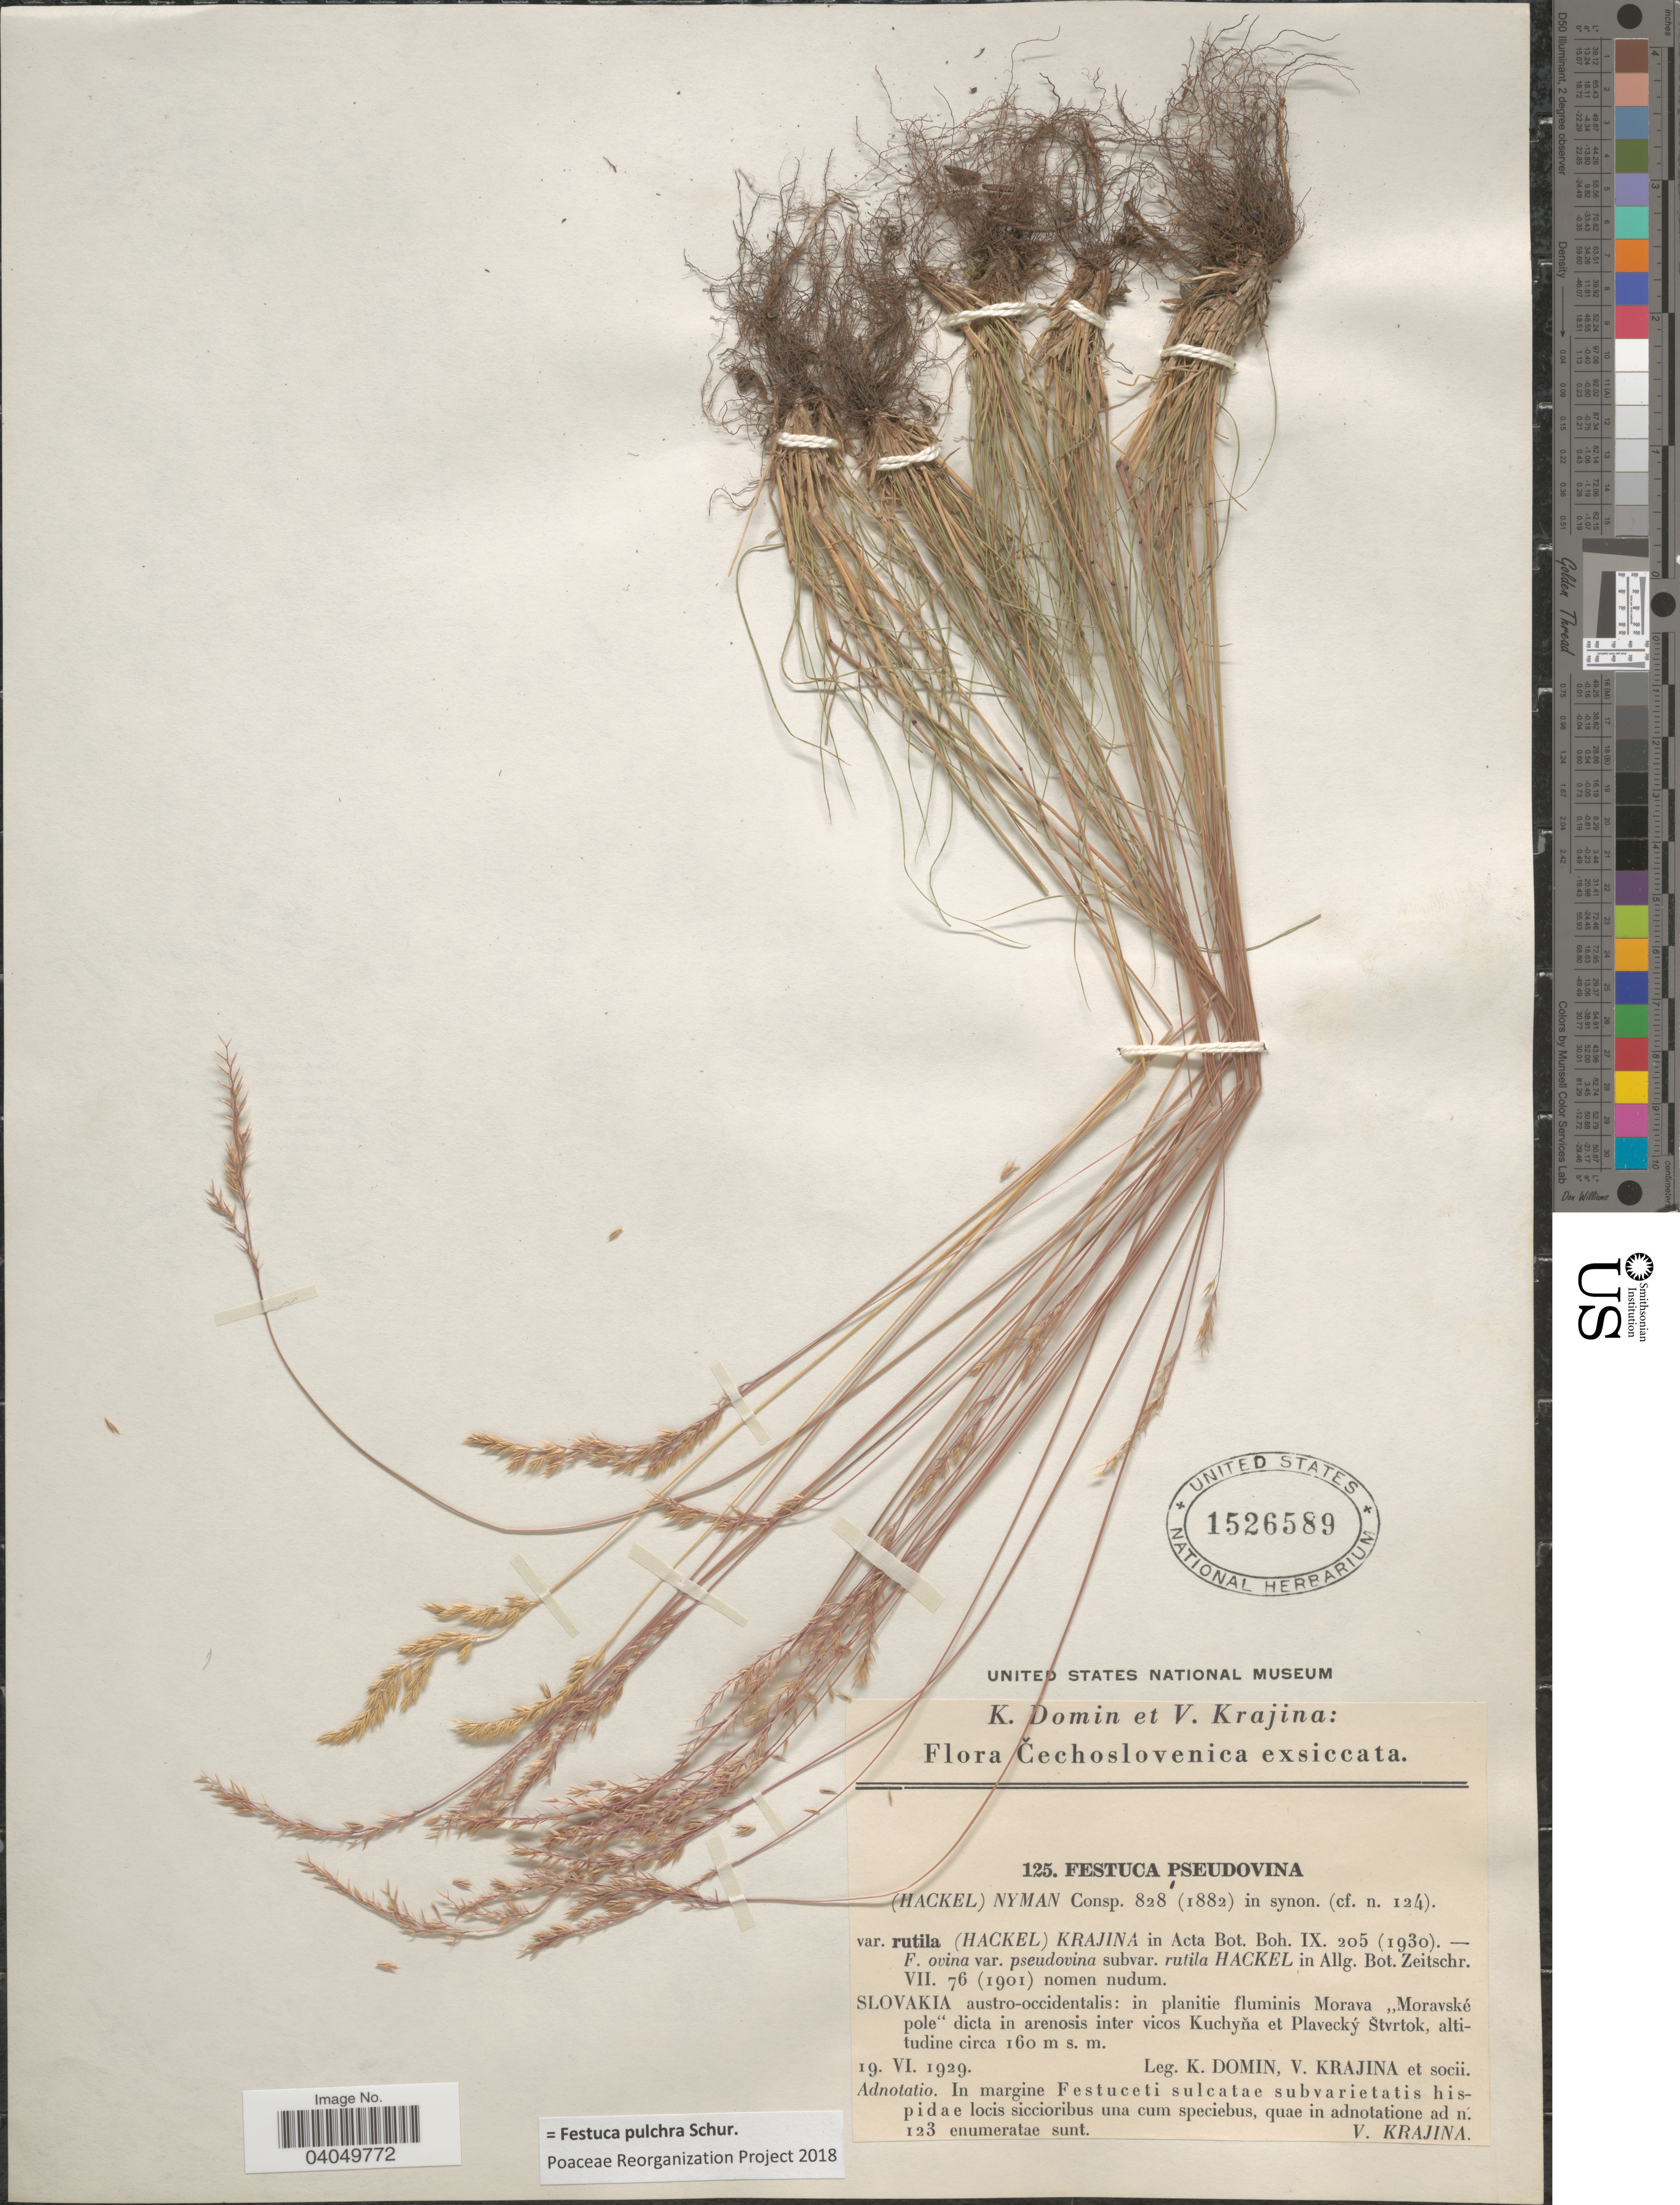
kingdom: Plantae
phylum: Tracheophyta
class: Liliopsida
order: Poales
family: Poaceae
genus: Festuca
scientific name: Festuca pulchra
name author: Schur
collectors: K. Domin, V. Krajina & Et socii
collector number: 125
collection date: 1929-06-19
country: Czechia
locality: Cechoslovenica. Slovakia austro-occidentalis: in planitie fluminis Morava "Moravské pole" dicta in arenosis inter vicos Kuchyna et Plavecky Stvrtok.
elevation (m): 160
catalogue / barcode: US 1526589